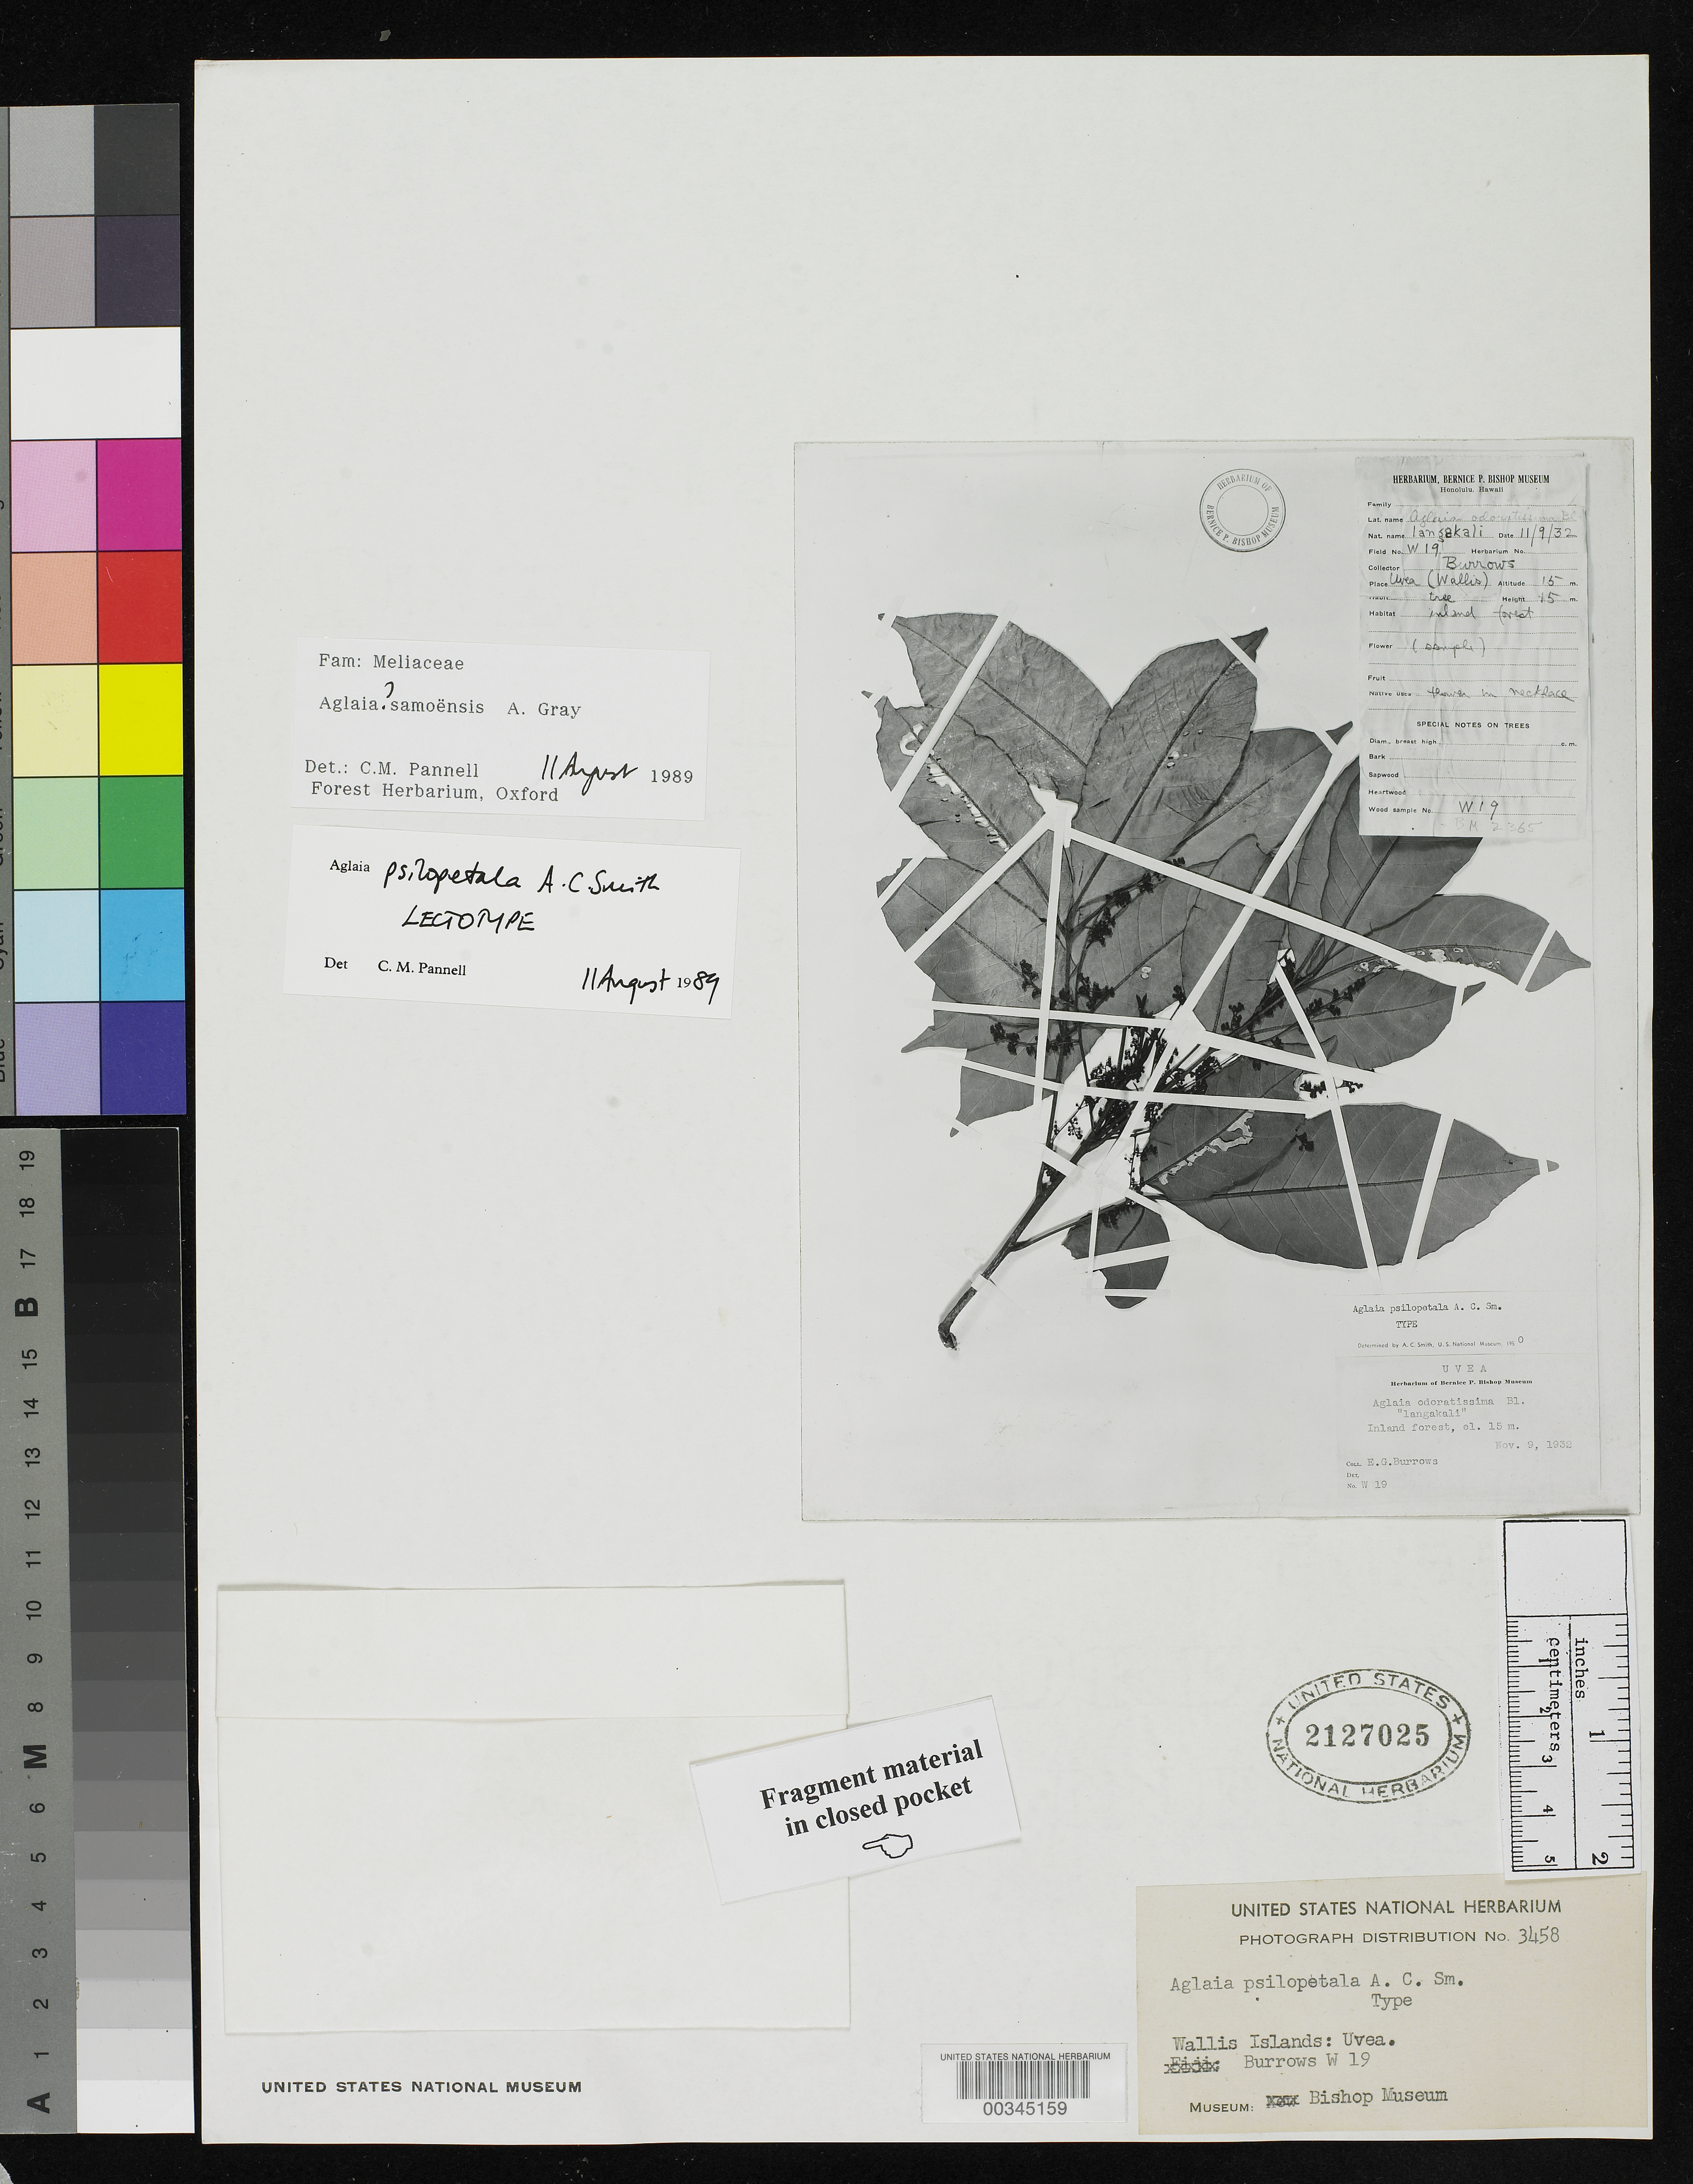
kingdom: Plantae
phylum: Tracheophyta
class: Magnoliopsida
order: Sapindales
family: Meliaceae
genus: Aglaia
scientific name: Aglaia psilopetala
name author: A.C. Sm.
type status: Lectotype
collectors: E. Burrows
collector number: W 19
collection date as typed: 09 Nov 1932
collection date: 1932-11-09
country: Wallis and Futuna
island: Uvea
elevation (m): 15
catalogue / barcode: US 2127025